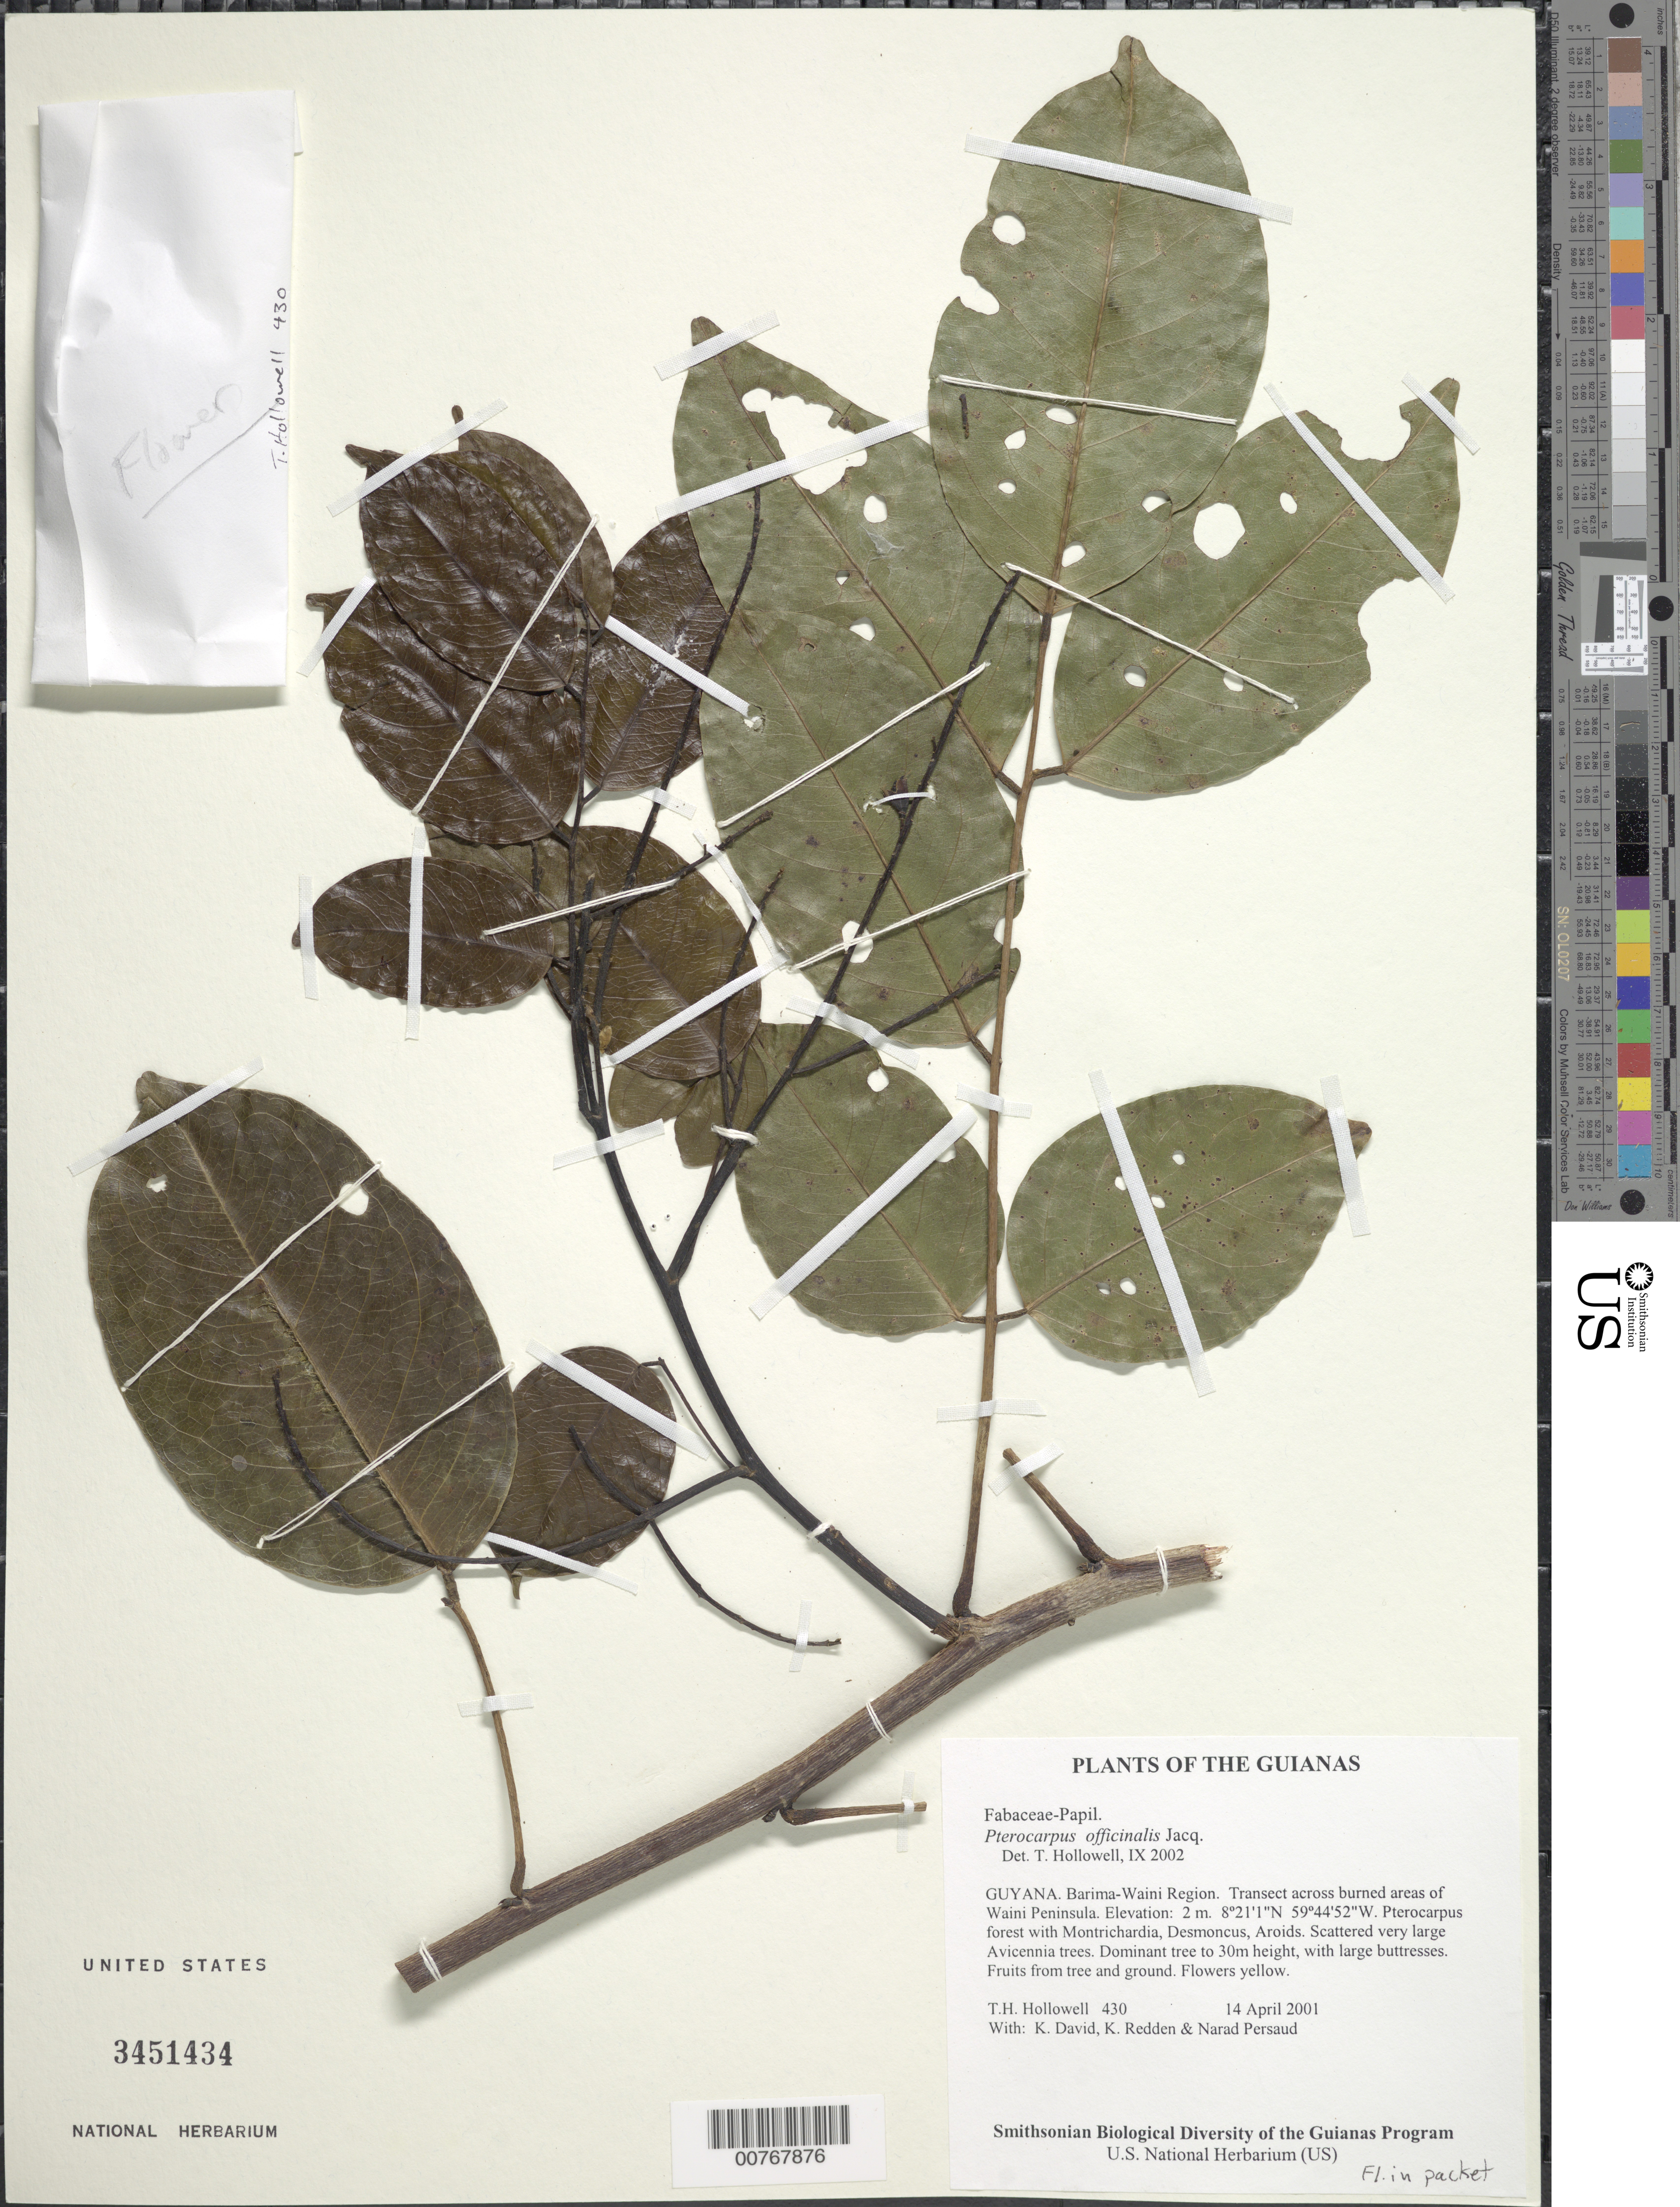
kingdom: Plantae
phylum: Tracheophyta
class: Magnoliopsida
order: Fabales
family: Fabaceae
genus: Pterocarpus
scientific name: Pterocarpus officinalis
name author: Jacq.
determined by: Hollowell, T. H., (BOT), Smithsonian Institution - National Museum of Natural History (UNITED STATES)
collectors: T. Hollowell, K. David, K. M. Redden & N. Persaud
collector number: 430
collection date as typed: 14 April 2001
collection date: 2001-04-14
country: Guyana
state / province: Barima-Waini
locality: Transect across burned areas of Waini Peninsula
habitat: Pterocarpus forest with Montrichardia, Desmoncus, Aroids. Scattered very large Avicennia trees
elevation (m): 2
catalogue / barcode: US 3451434